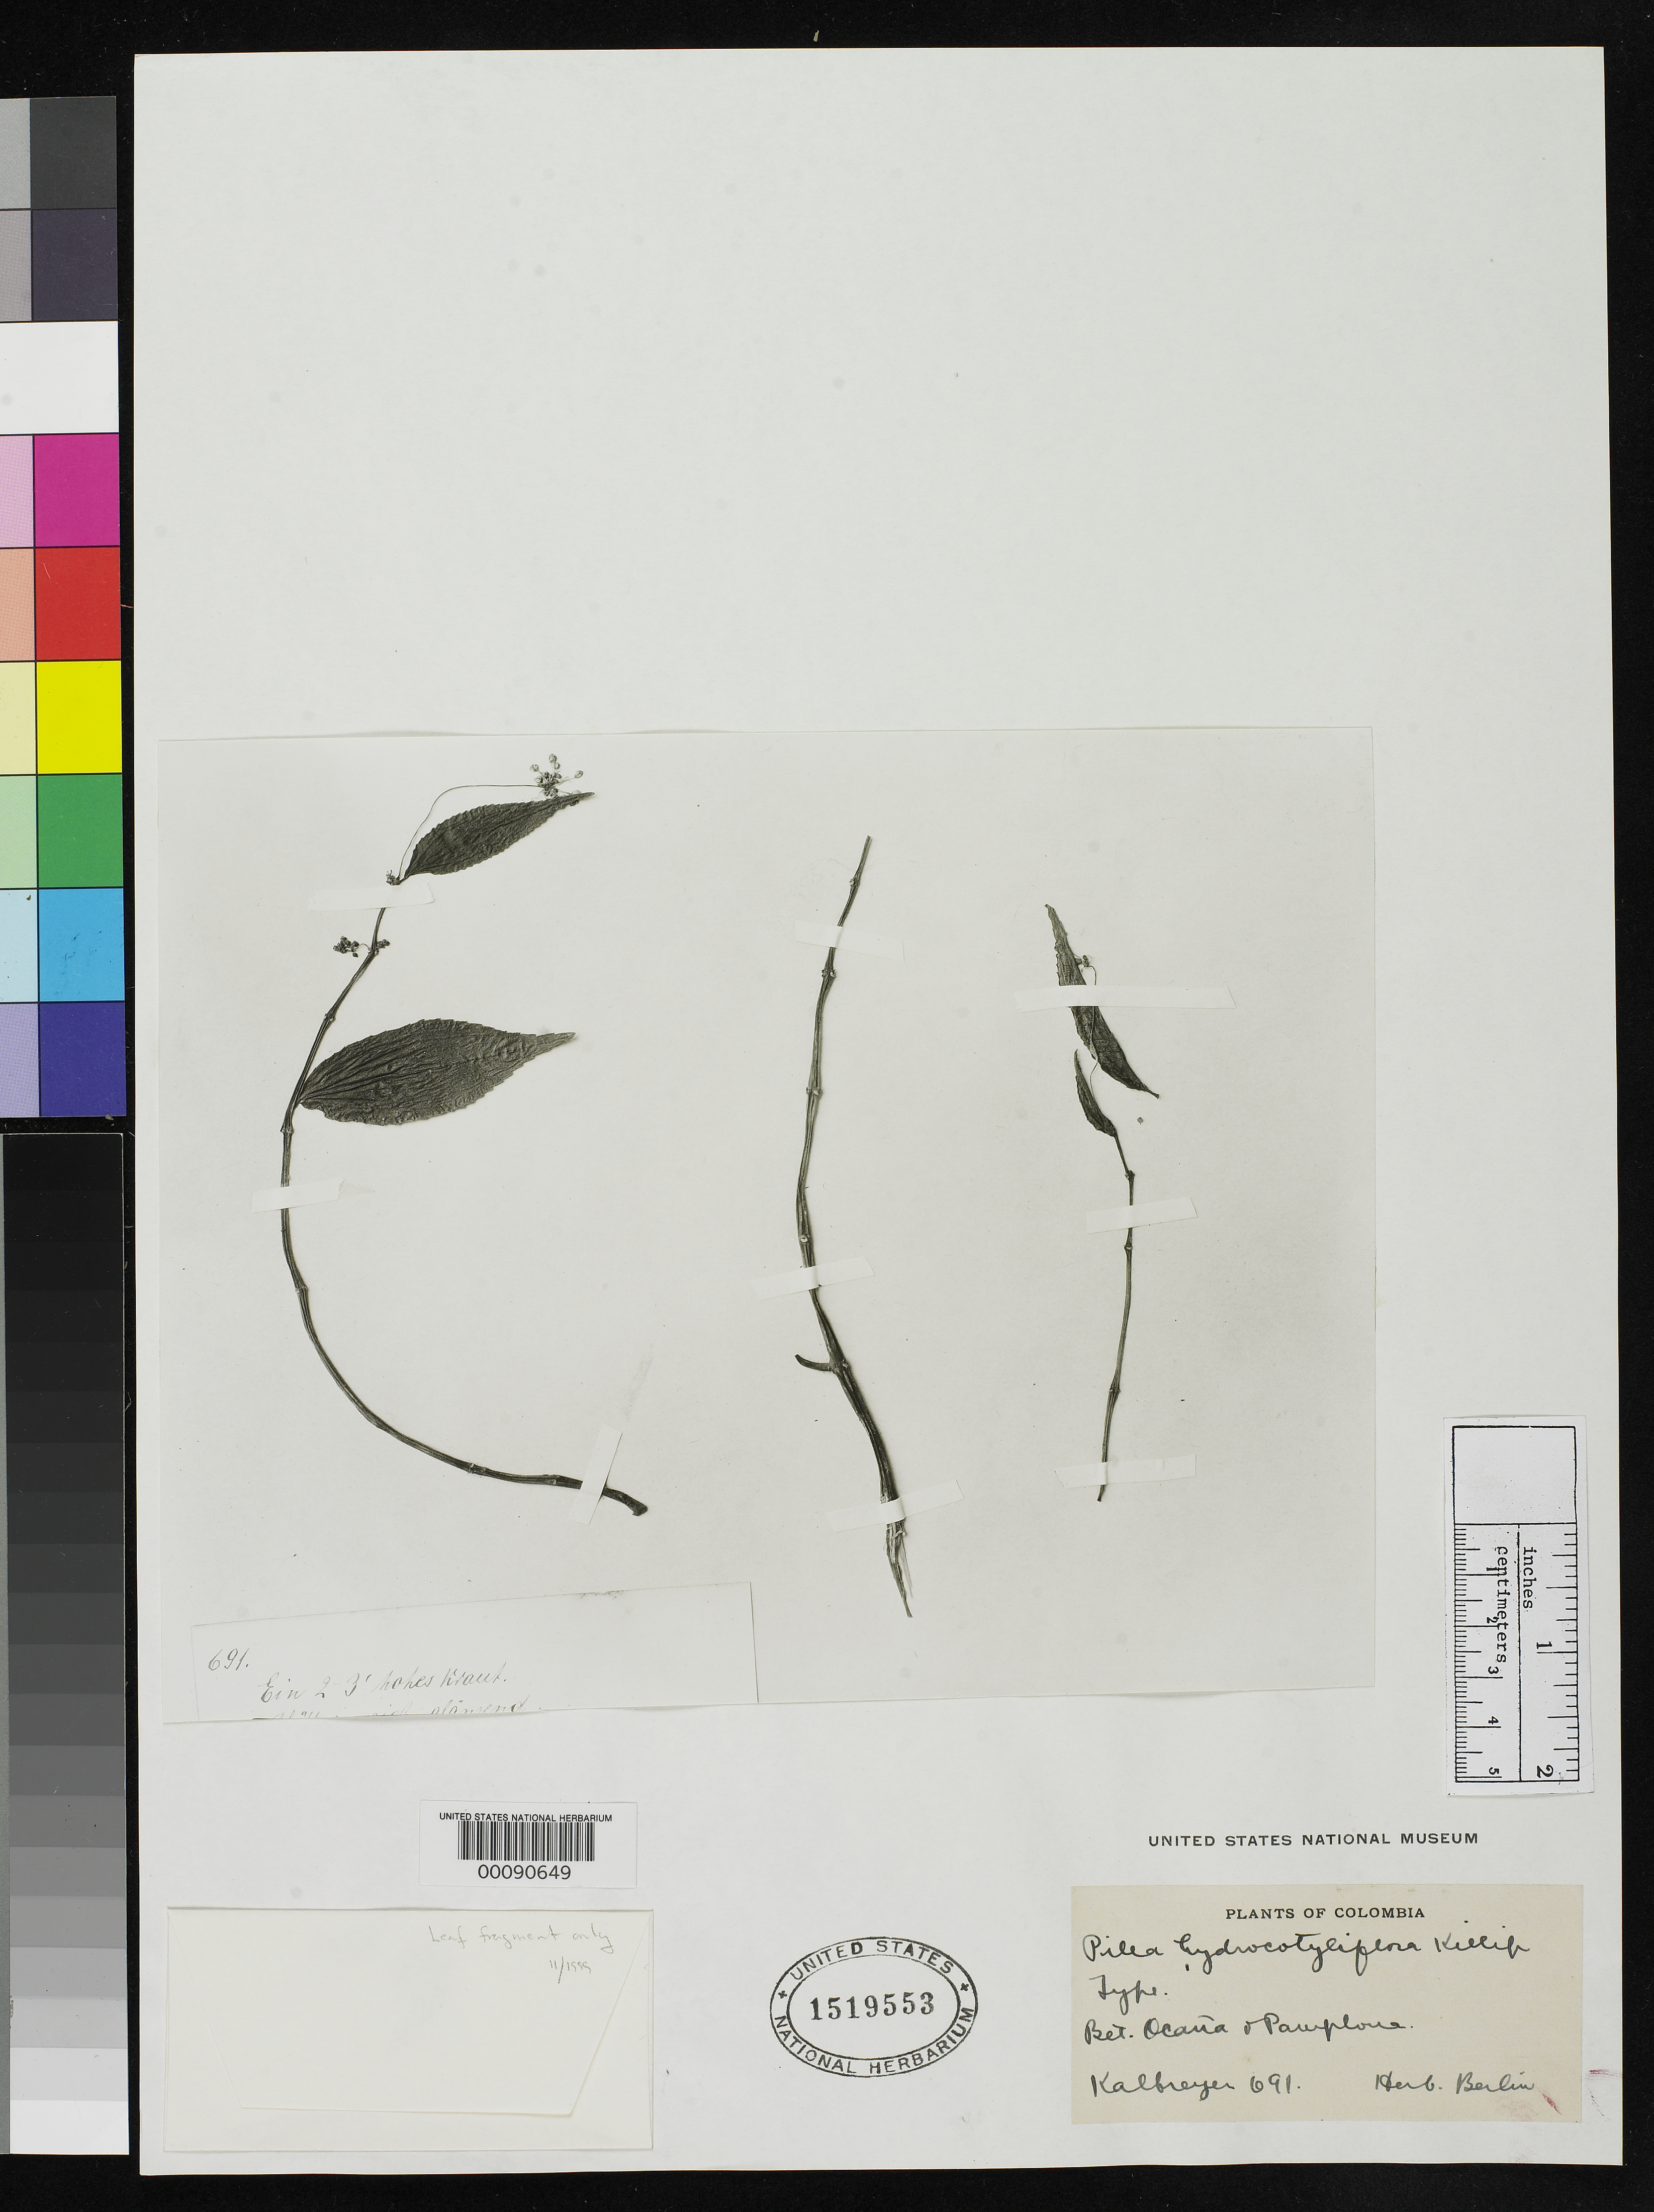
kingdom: Plantae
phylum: Tracheophyta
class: Magnoliopsida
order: Rosales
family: Urticaceae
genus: Pilea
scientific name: Pilea hydrocotyliflora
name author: Killip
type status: Type Fragment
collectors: W. Kalbreyer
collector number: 691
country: Colombia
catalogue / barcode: US 1519553